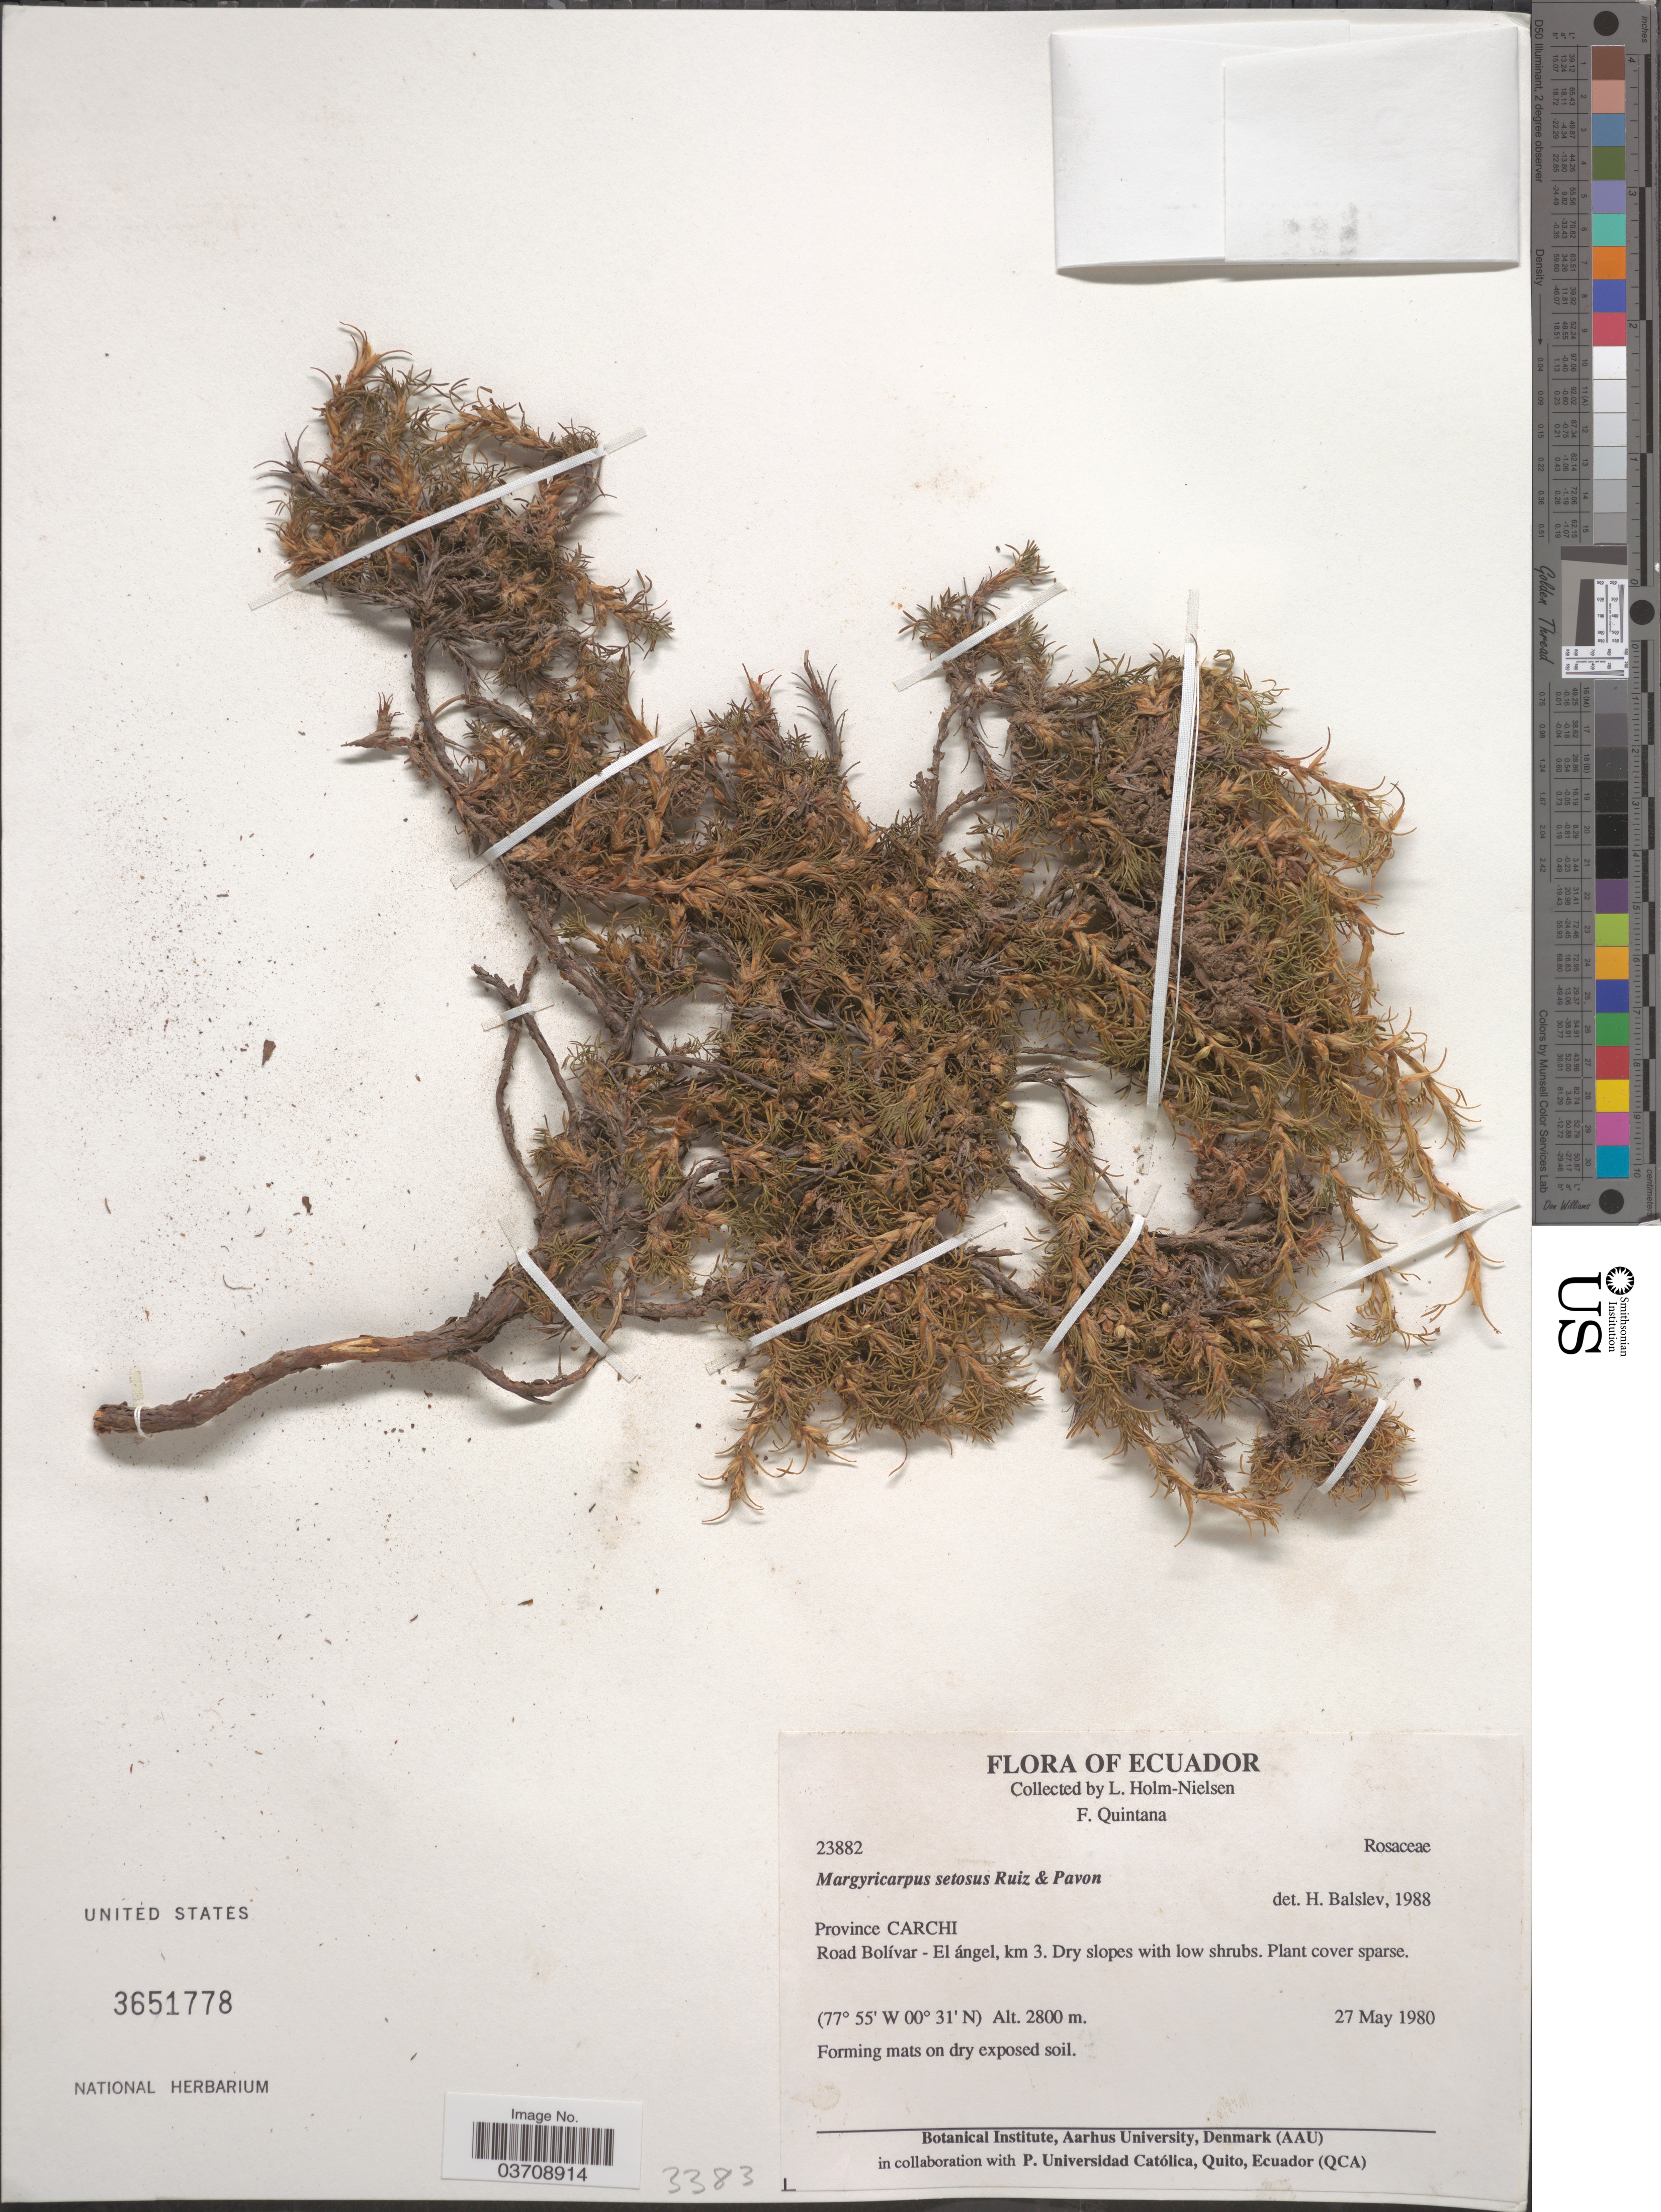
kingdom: Plantae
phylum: Tracheophyta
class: Magnoliopsida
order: Rosales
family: Rosaceae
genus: Margyricarpus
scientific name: Margyricarpus pinnatus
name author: (Lam.) Kuntze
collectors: L. B. Holm-Nielsen & F. Quintana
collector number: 23882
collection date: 1980-05-27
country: Ecuador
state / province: Carchi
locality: Road Bolívar - El ángel, km 3.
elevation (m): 2800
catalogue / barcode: US 3651778